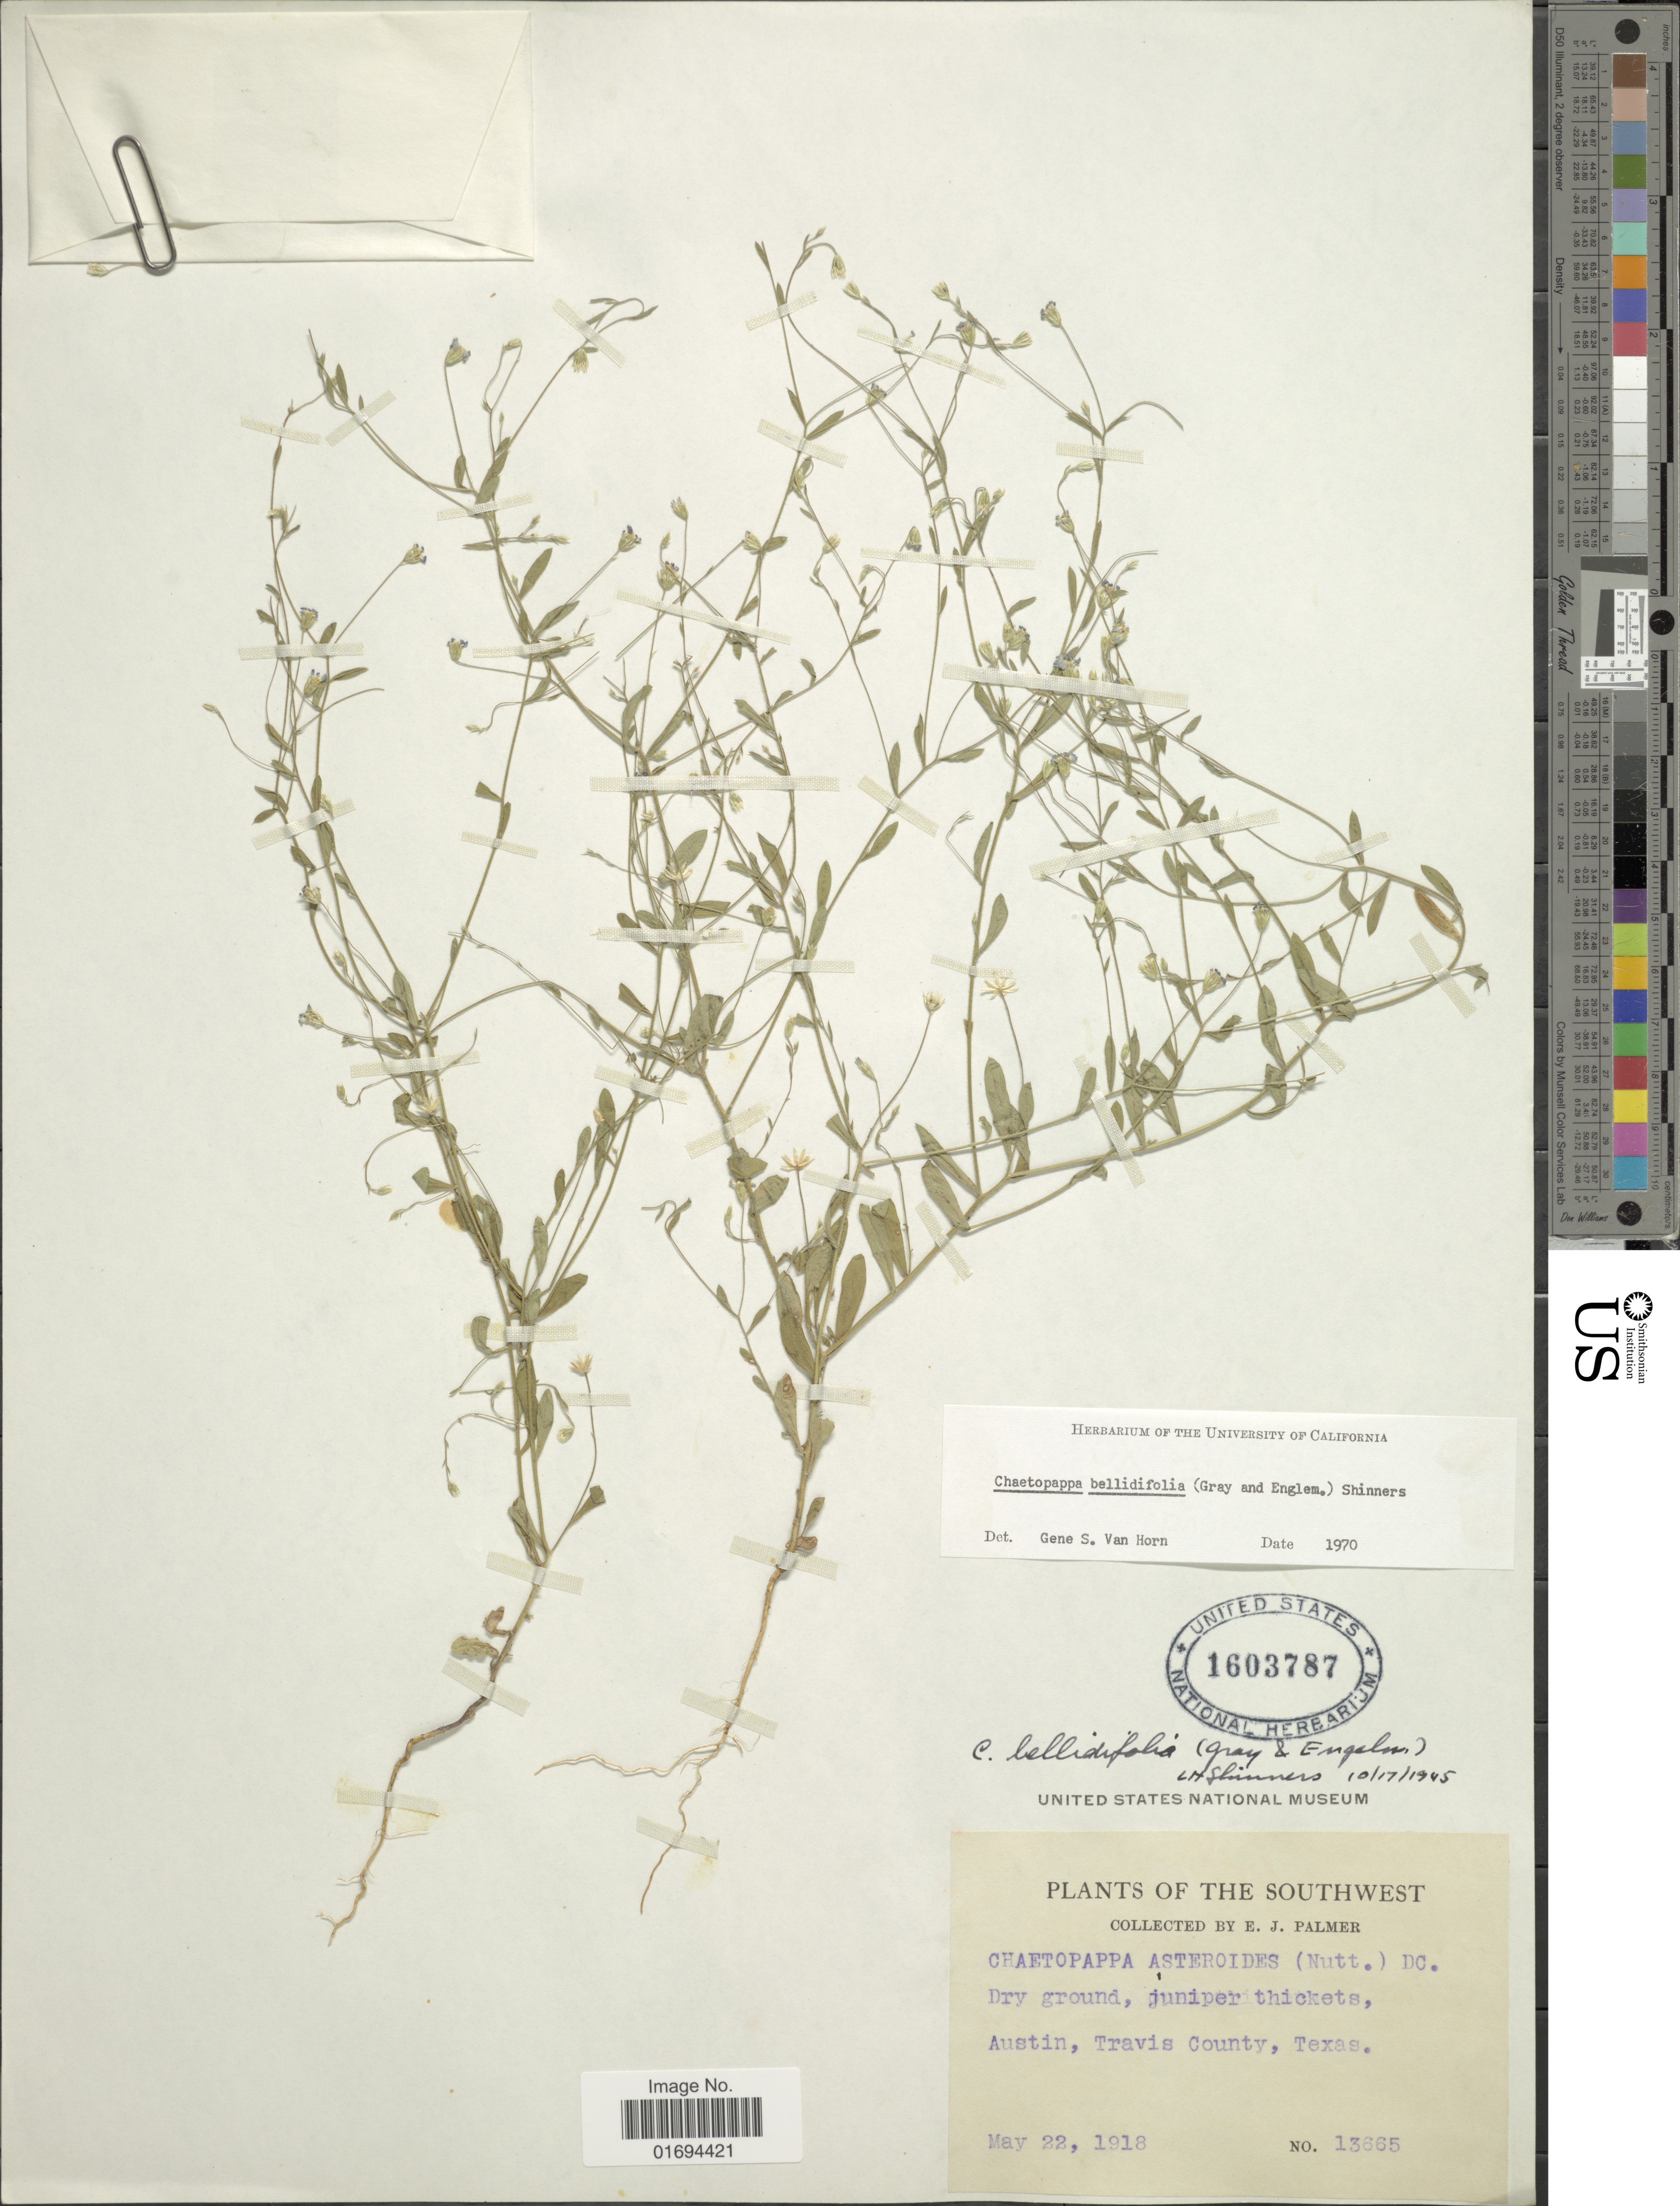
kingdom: Plantae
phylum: Tracheophyta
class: Magnoliopsida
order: Asterales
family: Asteraceae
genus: Chaetopappa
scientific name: Chaetopappa bellidifolia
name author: (A. Gray) Shinners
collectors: E. J. Palmer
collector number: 13665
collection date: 1918-05-22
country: United States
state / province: Texas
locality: Southwest, Austin, Travis County, Texas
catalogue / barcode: US 1603787